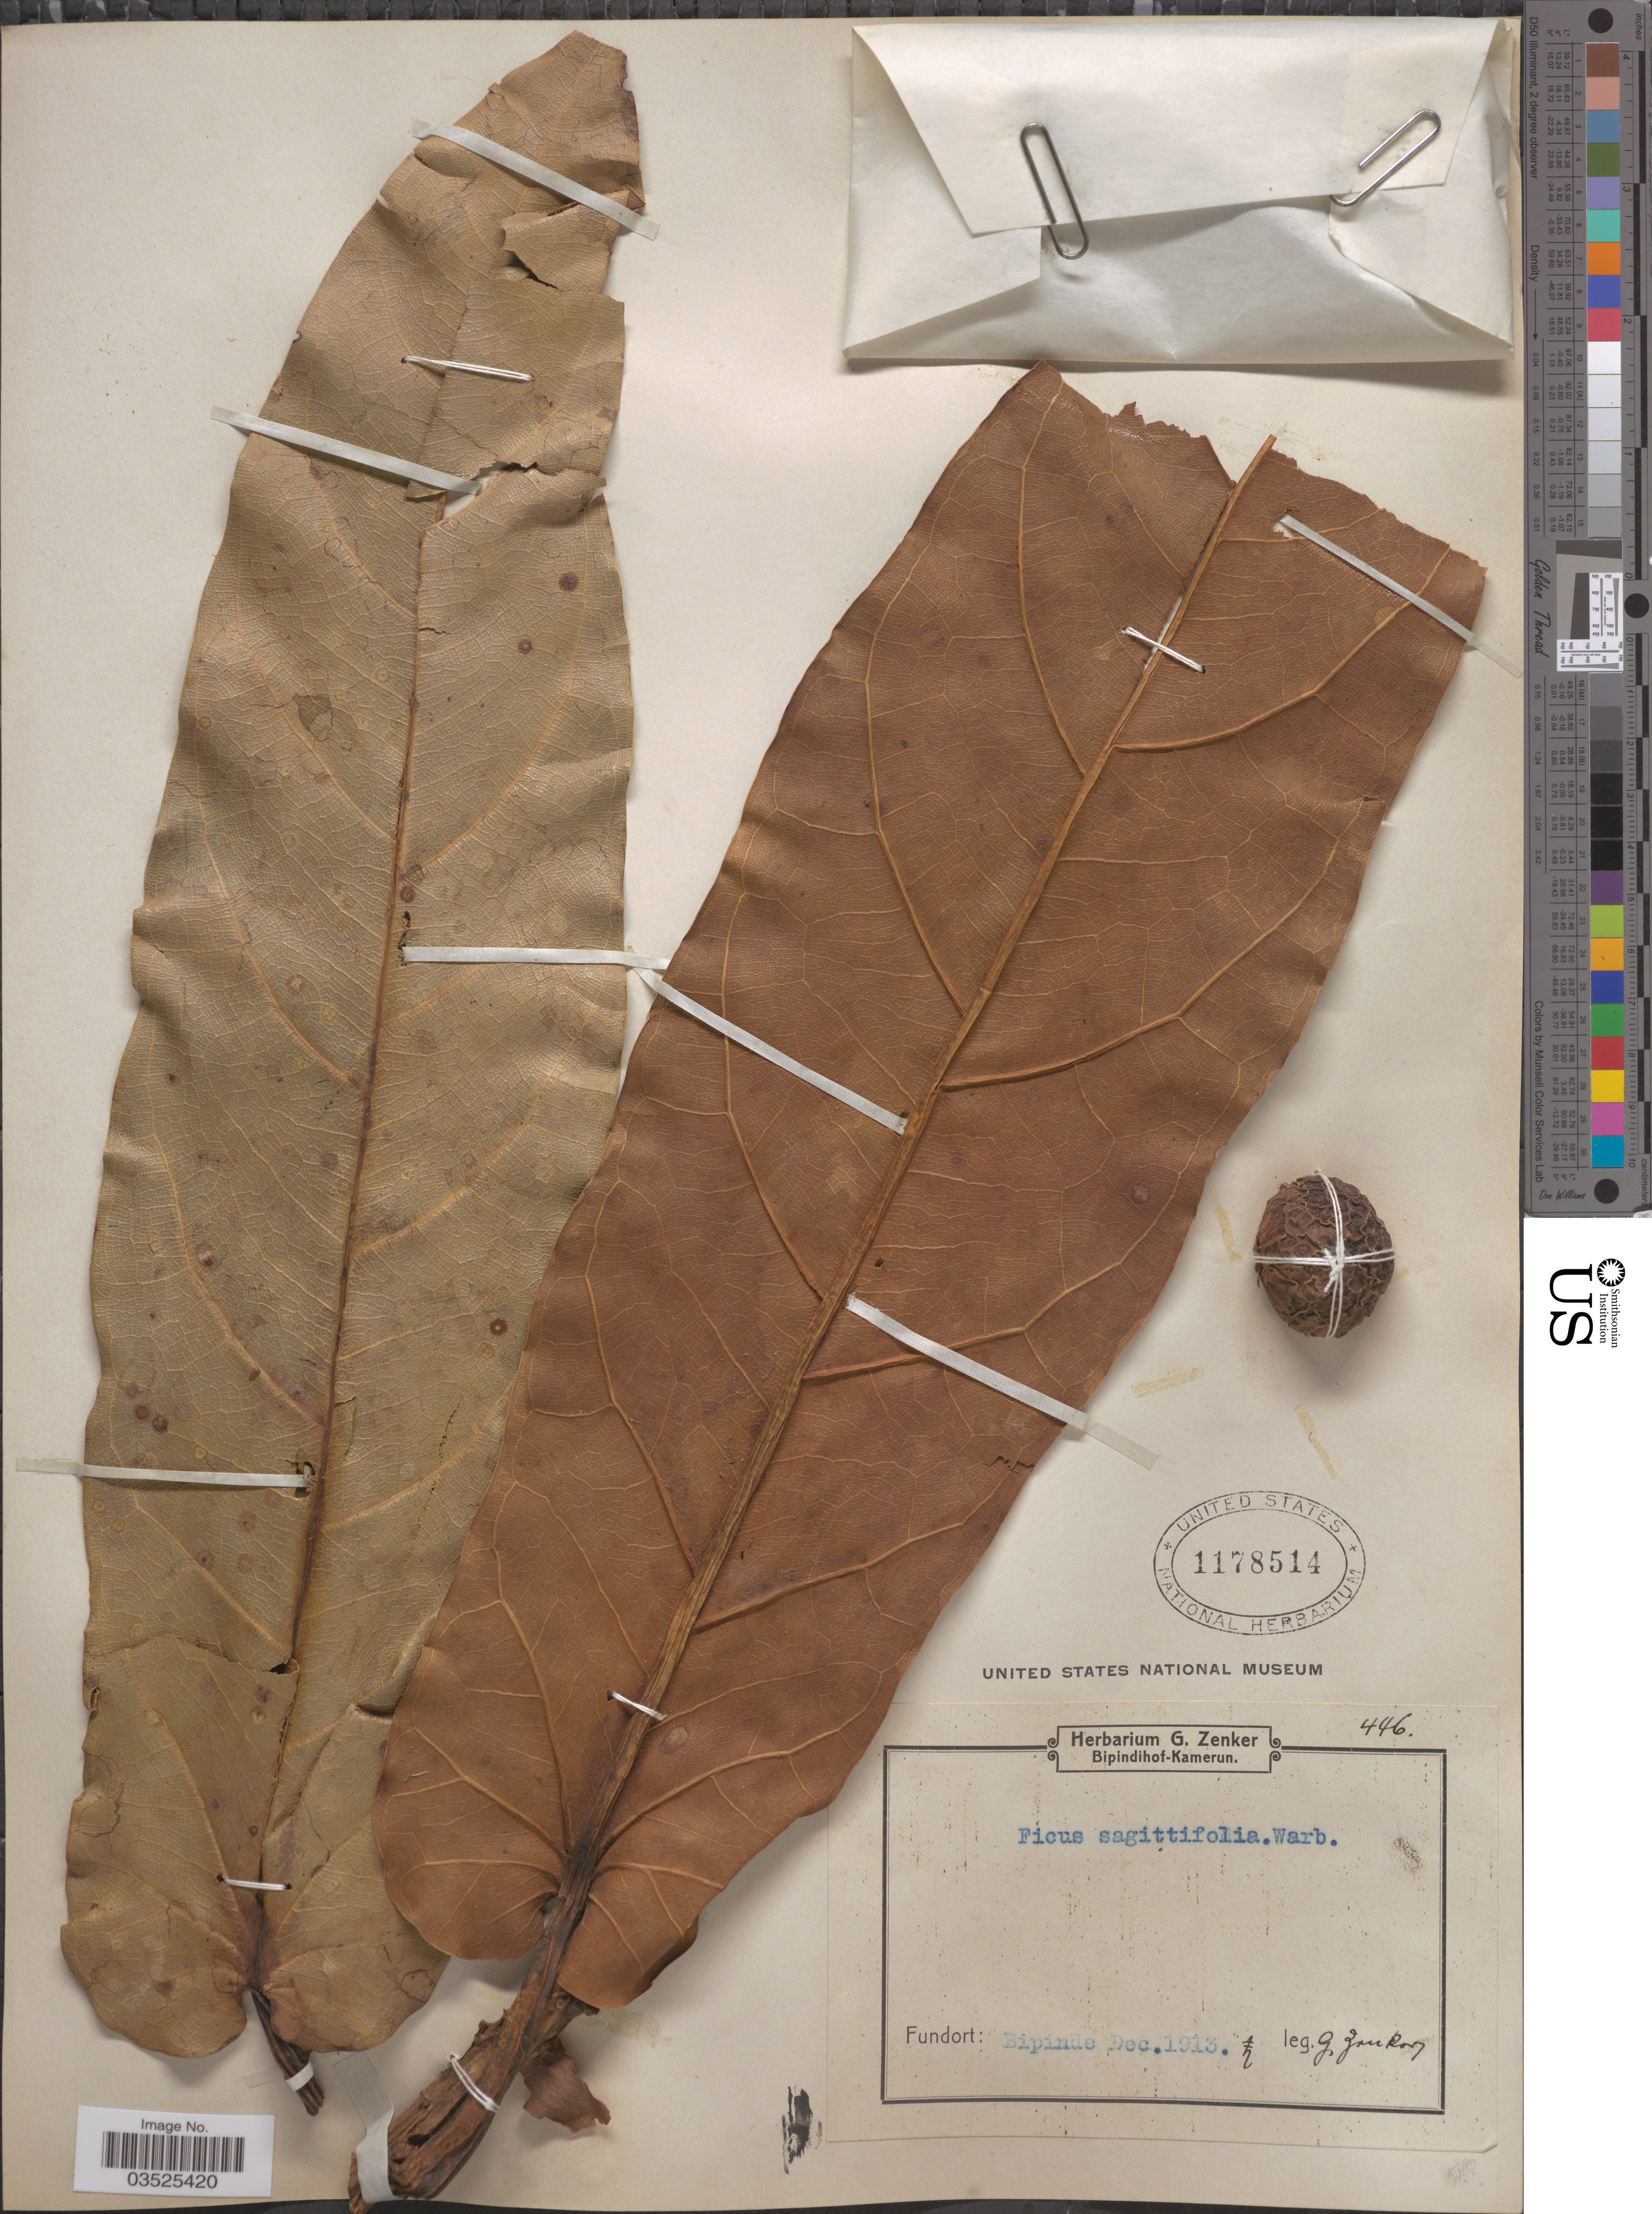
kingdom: Plantae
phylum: Tracheophyta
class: Magnoliopsida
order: Rosales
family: Moraceae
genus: Ficus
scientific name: Ficus sagittifolia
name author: Warb. ex Mildbr. & Burret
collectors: G. A. Zenker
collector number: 446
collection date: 1913-12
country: Cameroon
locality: Fundort: Bipinde.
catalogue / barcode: US 1178514